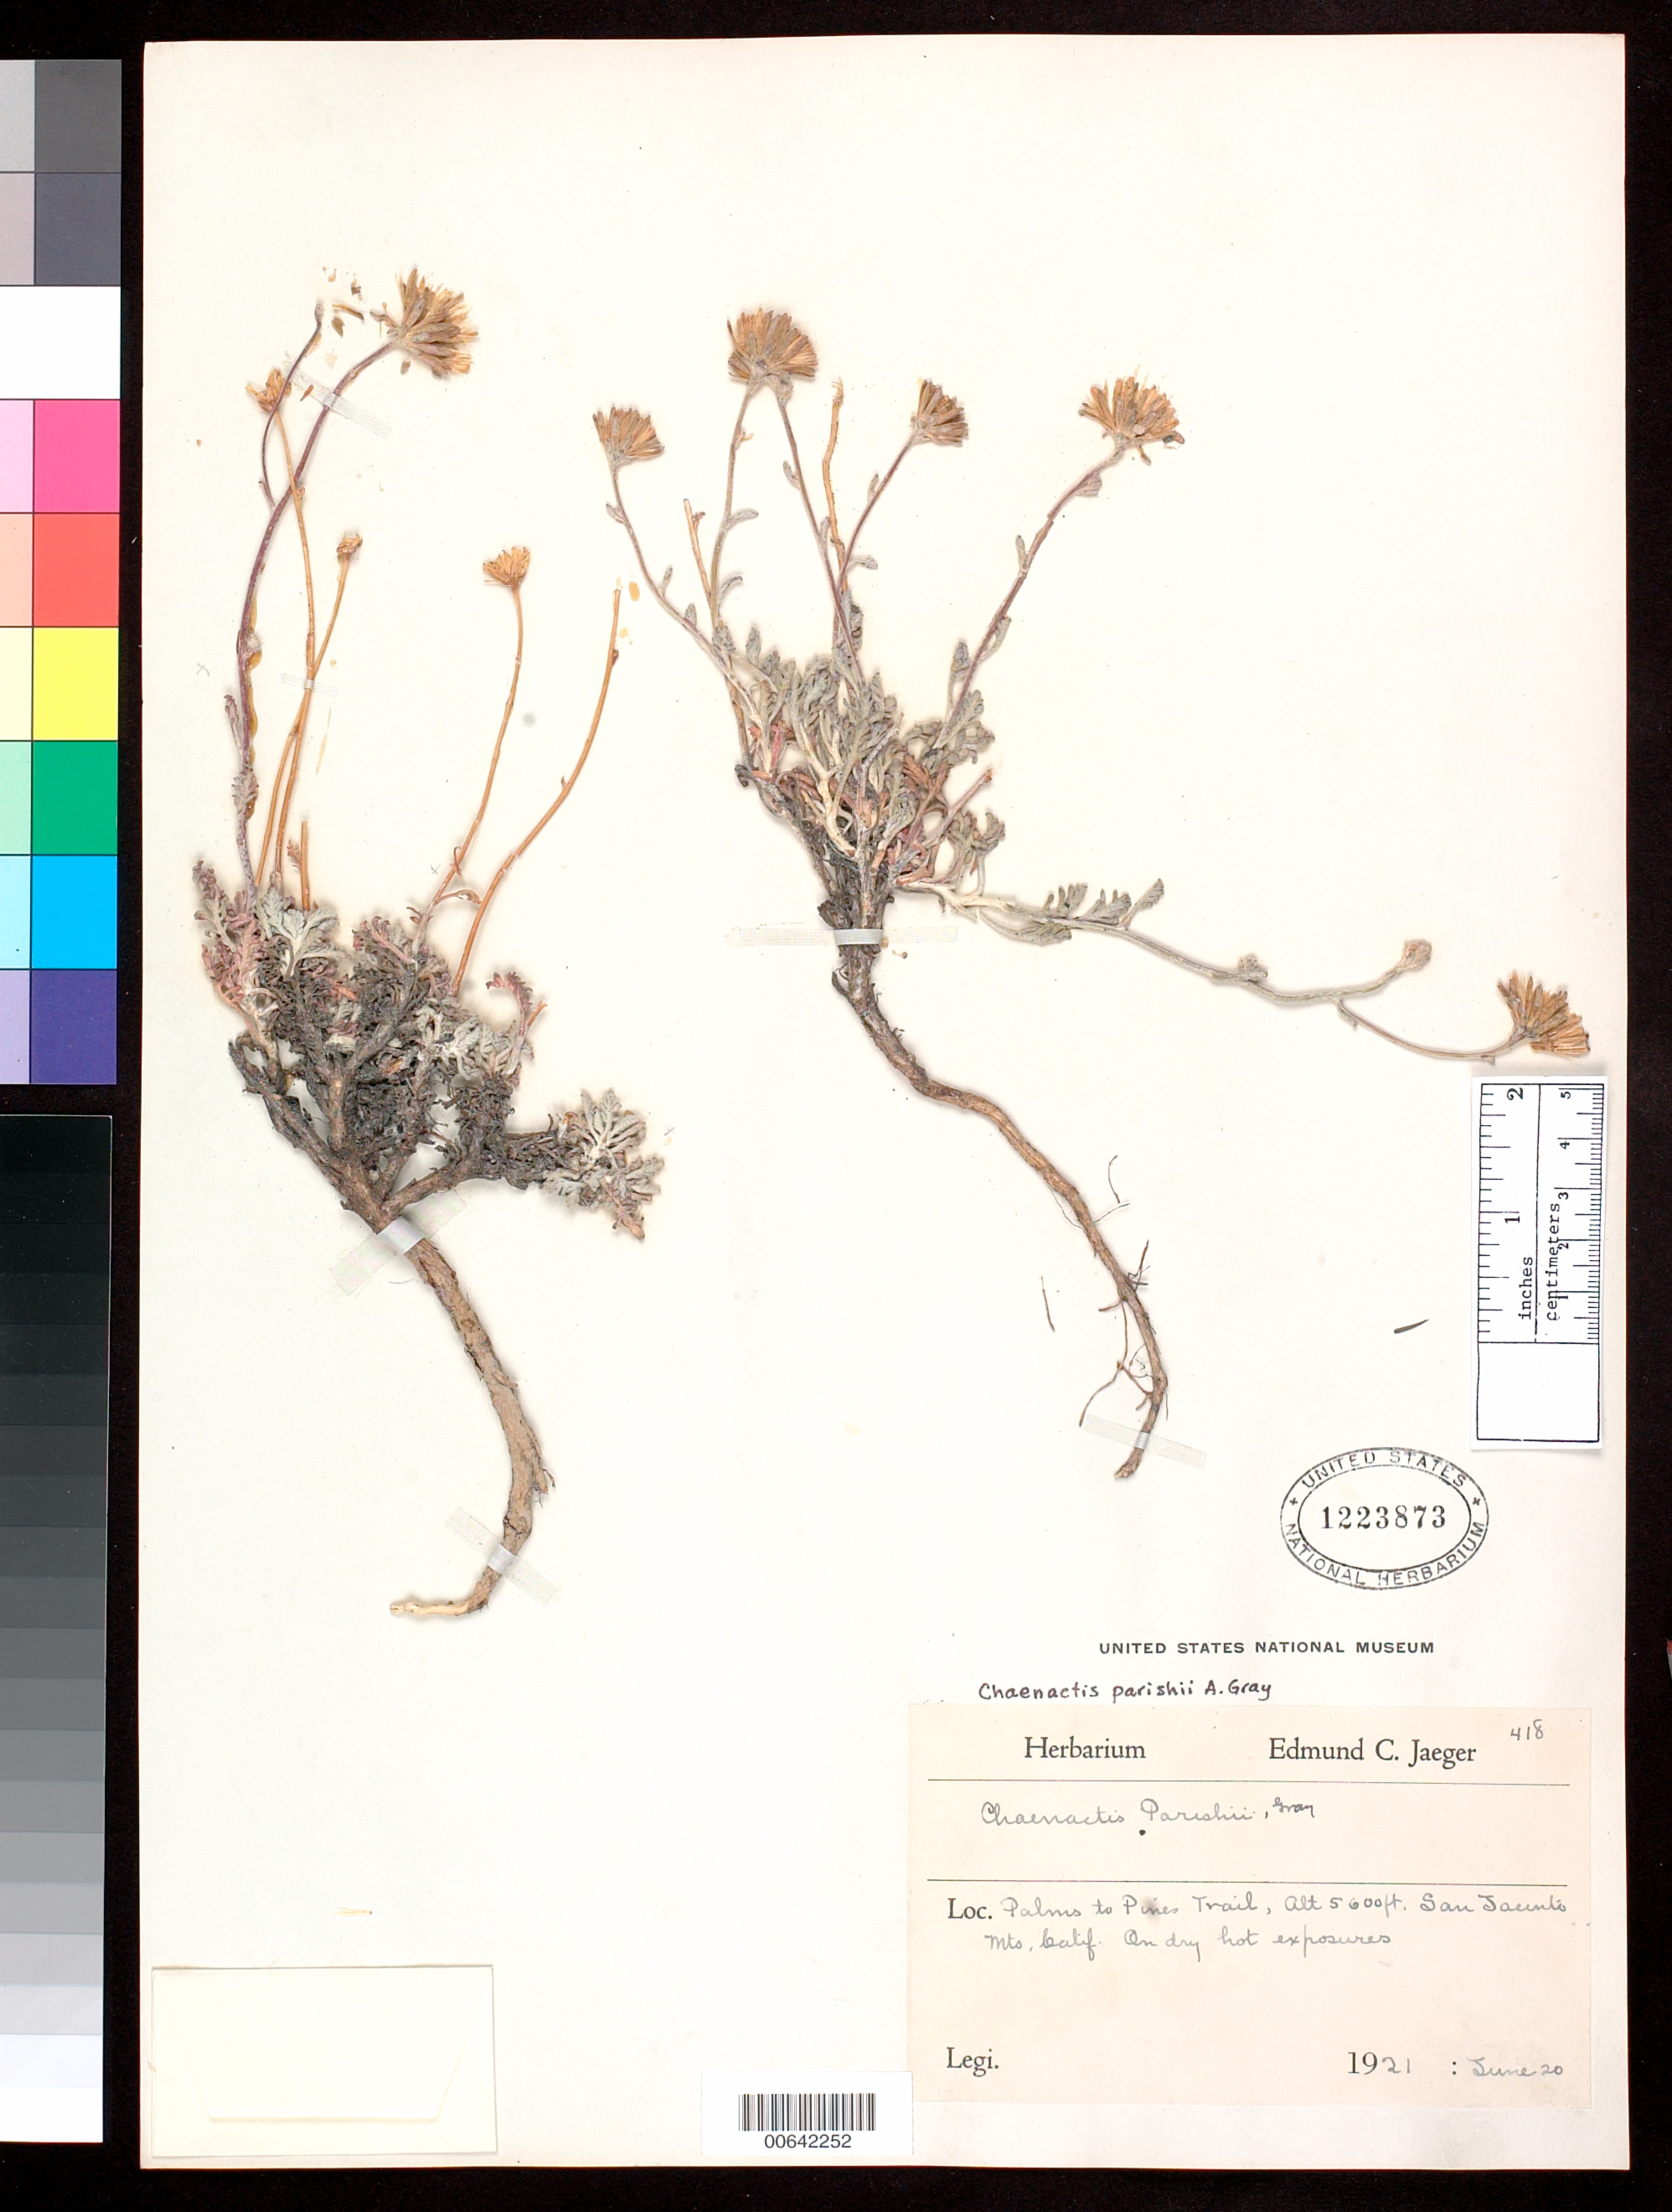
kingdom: Plantae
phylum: Tracheophyta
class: Magnoliopsida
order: Asterales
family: Asteraceae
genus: Chaenactis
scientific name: Chaenactis parishii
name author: A. Gray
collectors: E. Jaeger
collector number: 418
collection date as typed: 20 Jun 1920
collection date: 1920-06-20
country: United States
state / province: California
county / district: Riverside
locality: Palms to Pines Trail, San Jacinto Mts.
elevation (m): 1707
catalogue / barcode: US 1223873